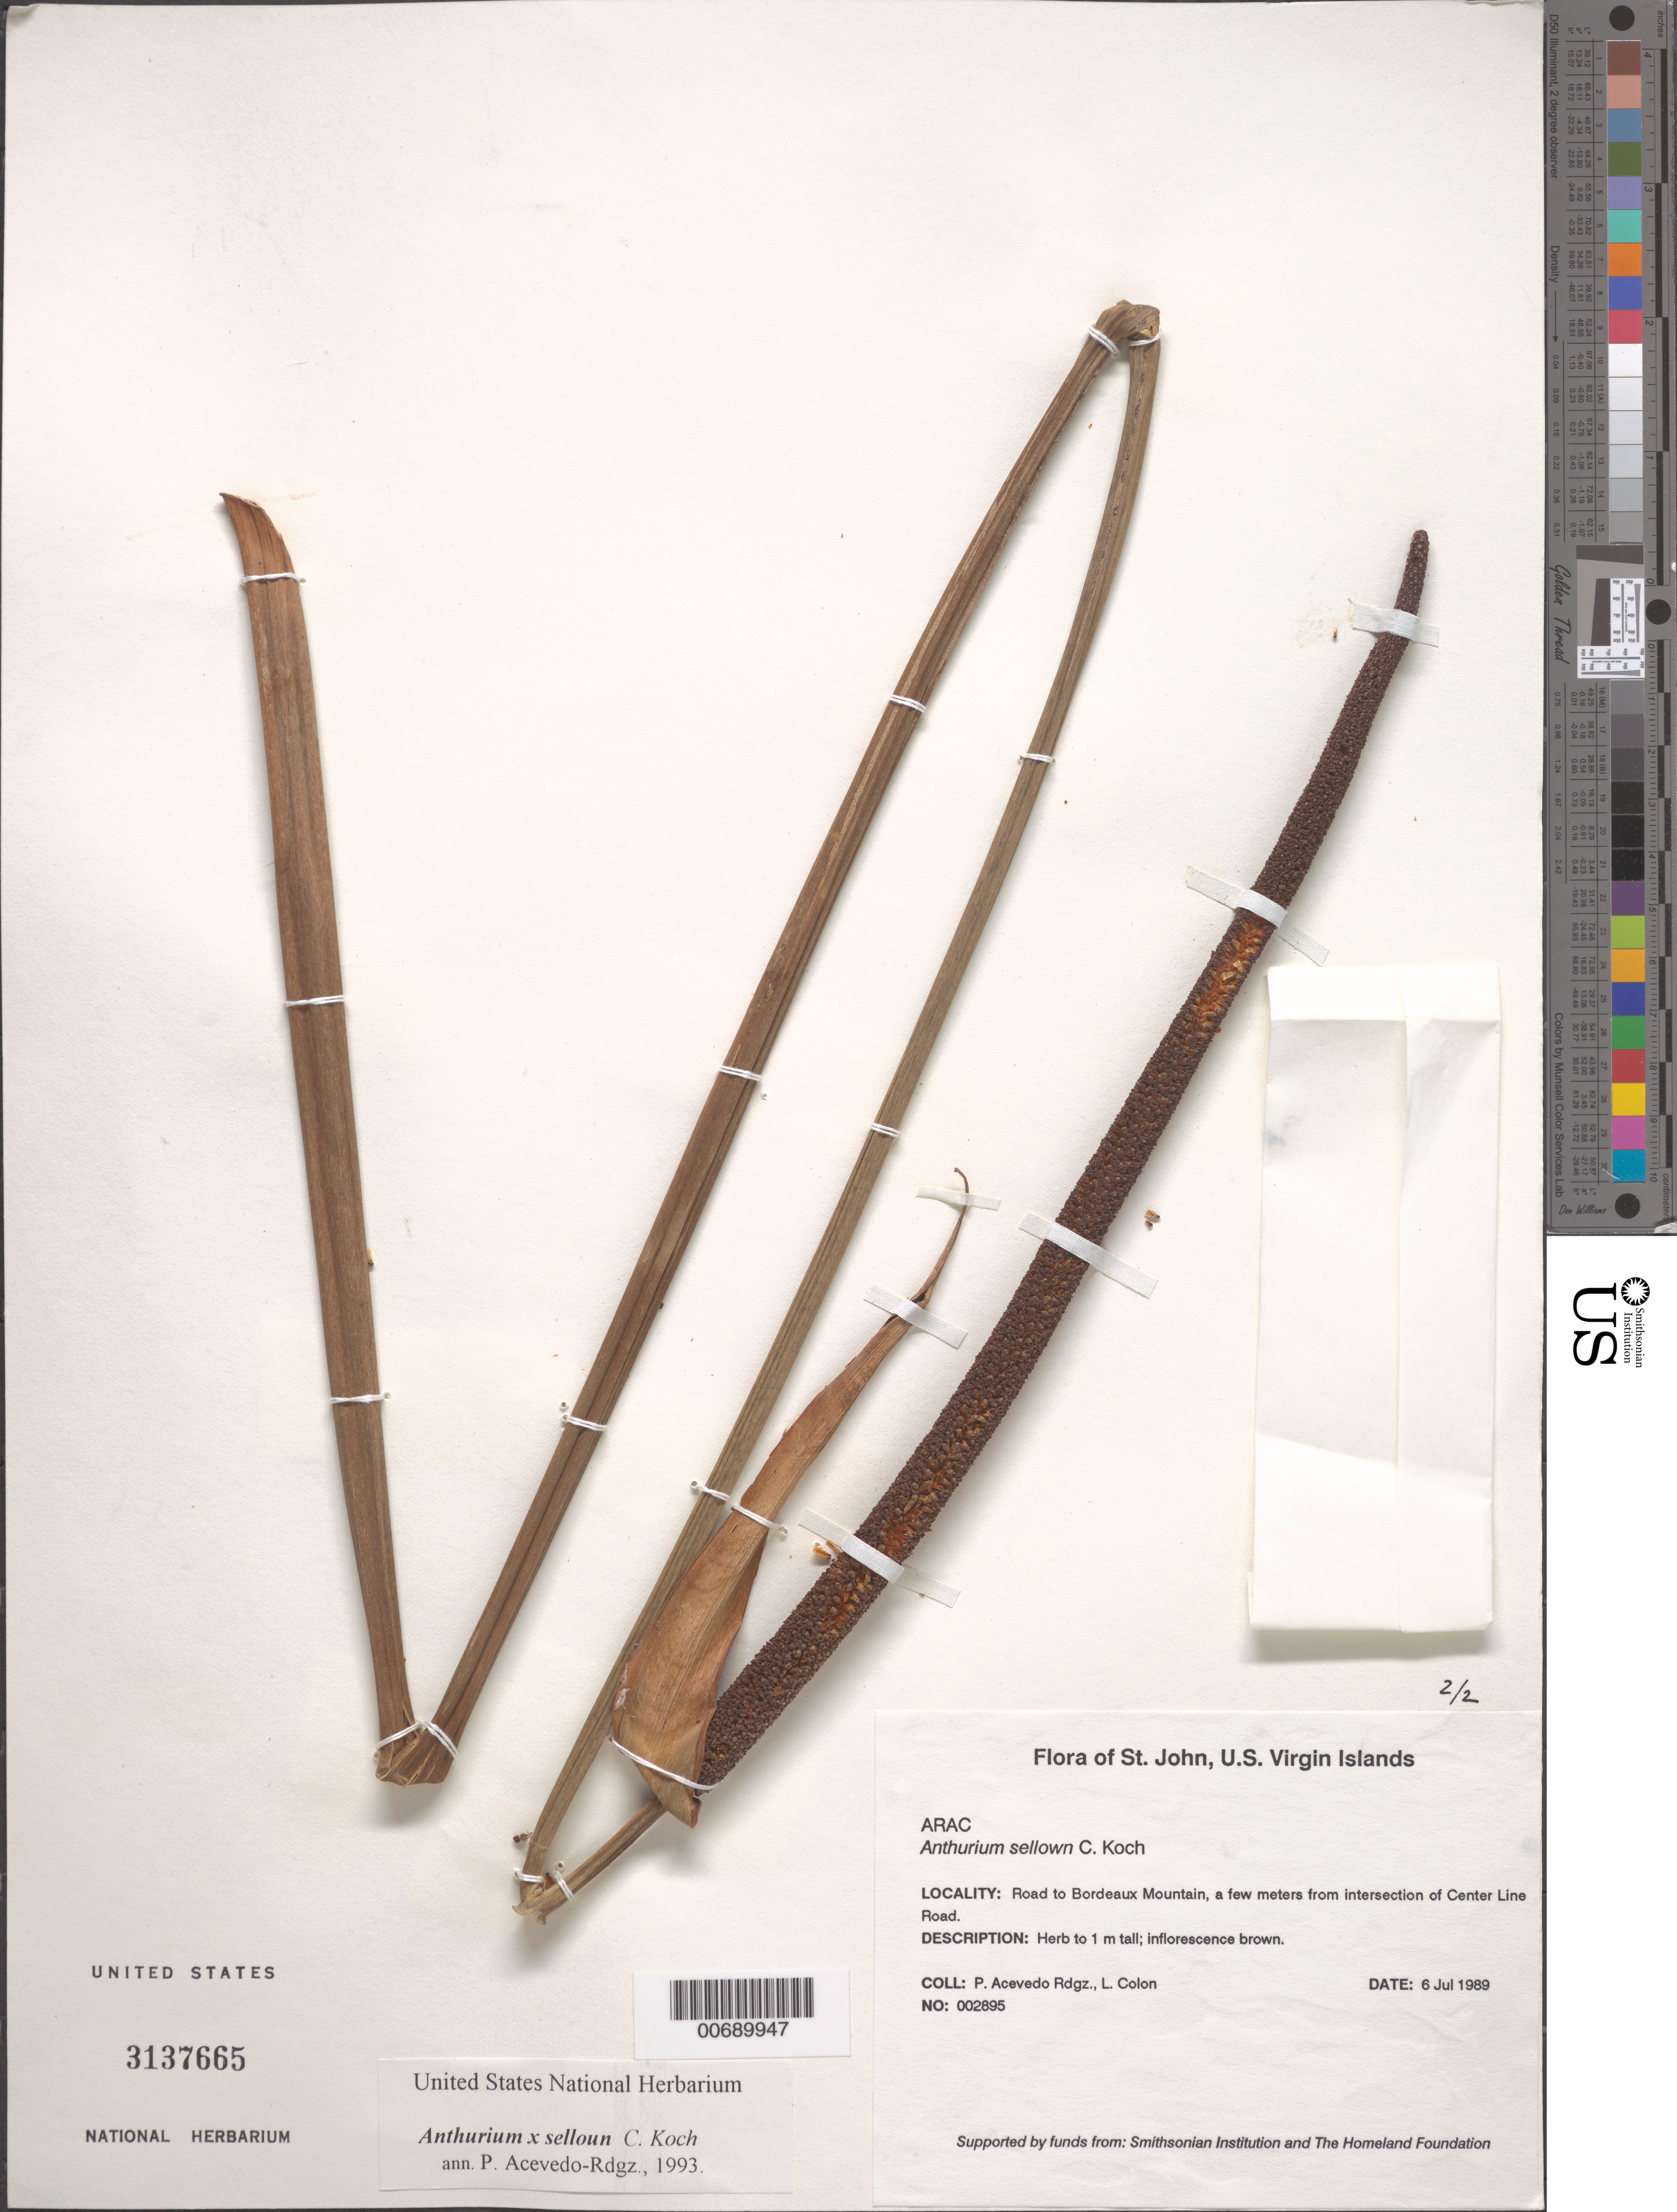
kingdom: Plantae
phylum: Tracheophyta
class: Liliopsida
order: Alismatales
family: Araceae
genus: Anthurium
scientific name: Anthurium x selloanum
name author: K. Koch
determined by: Acevedo-Rodríguez, P., (BOT), Smithsonian Institution - National Museum of Natural History (UNITED STATES)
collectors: P. Acevedo-Rodr. & L. Colon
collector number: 2895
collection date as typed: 06 Jul 1989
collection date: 1989-07-06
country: U.S. Virgin Islands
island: St. John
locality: Road to Bordeaux Mountain, a few meters from intersection of Center Line Road.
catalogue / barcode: US 3137665